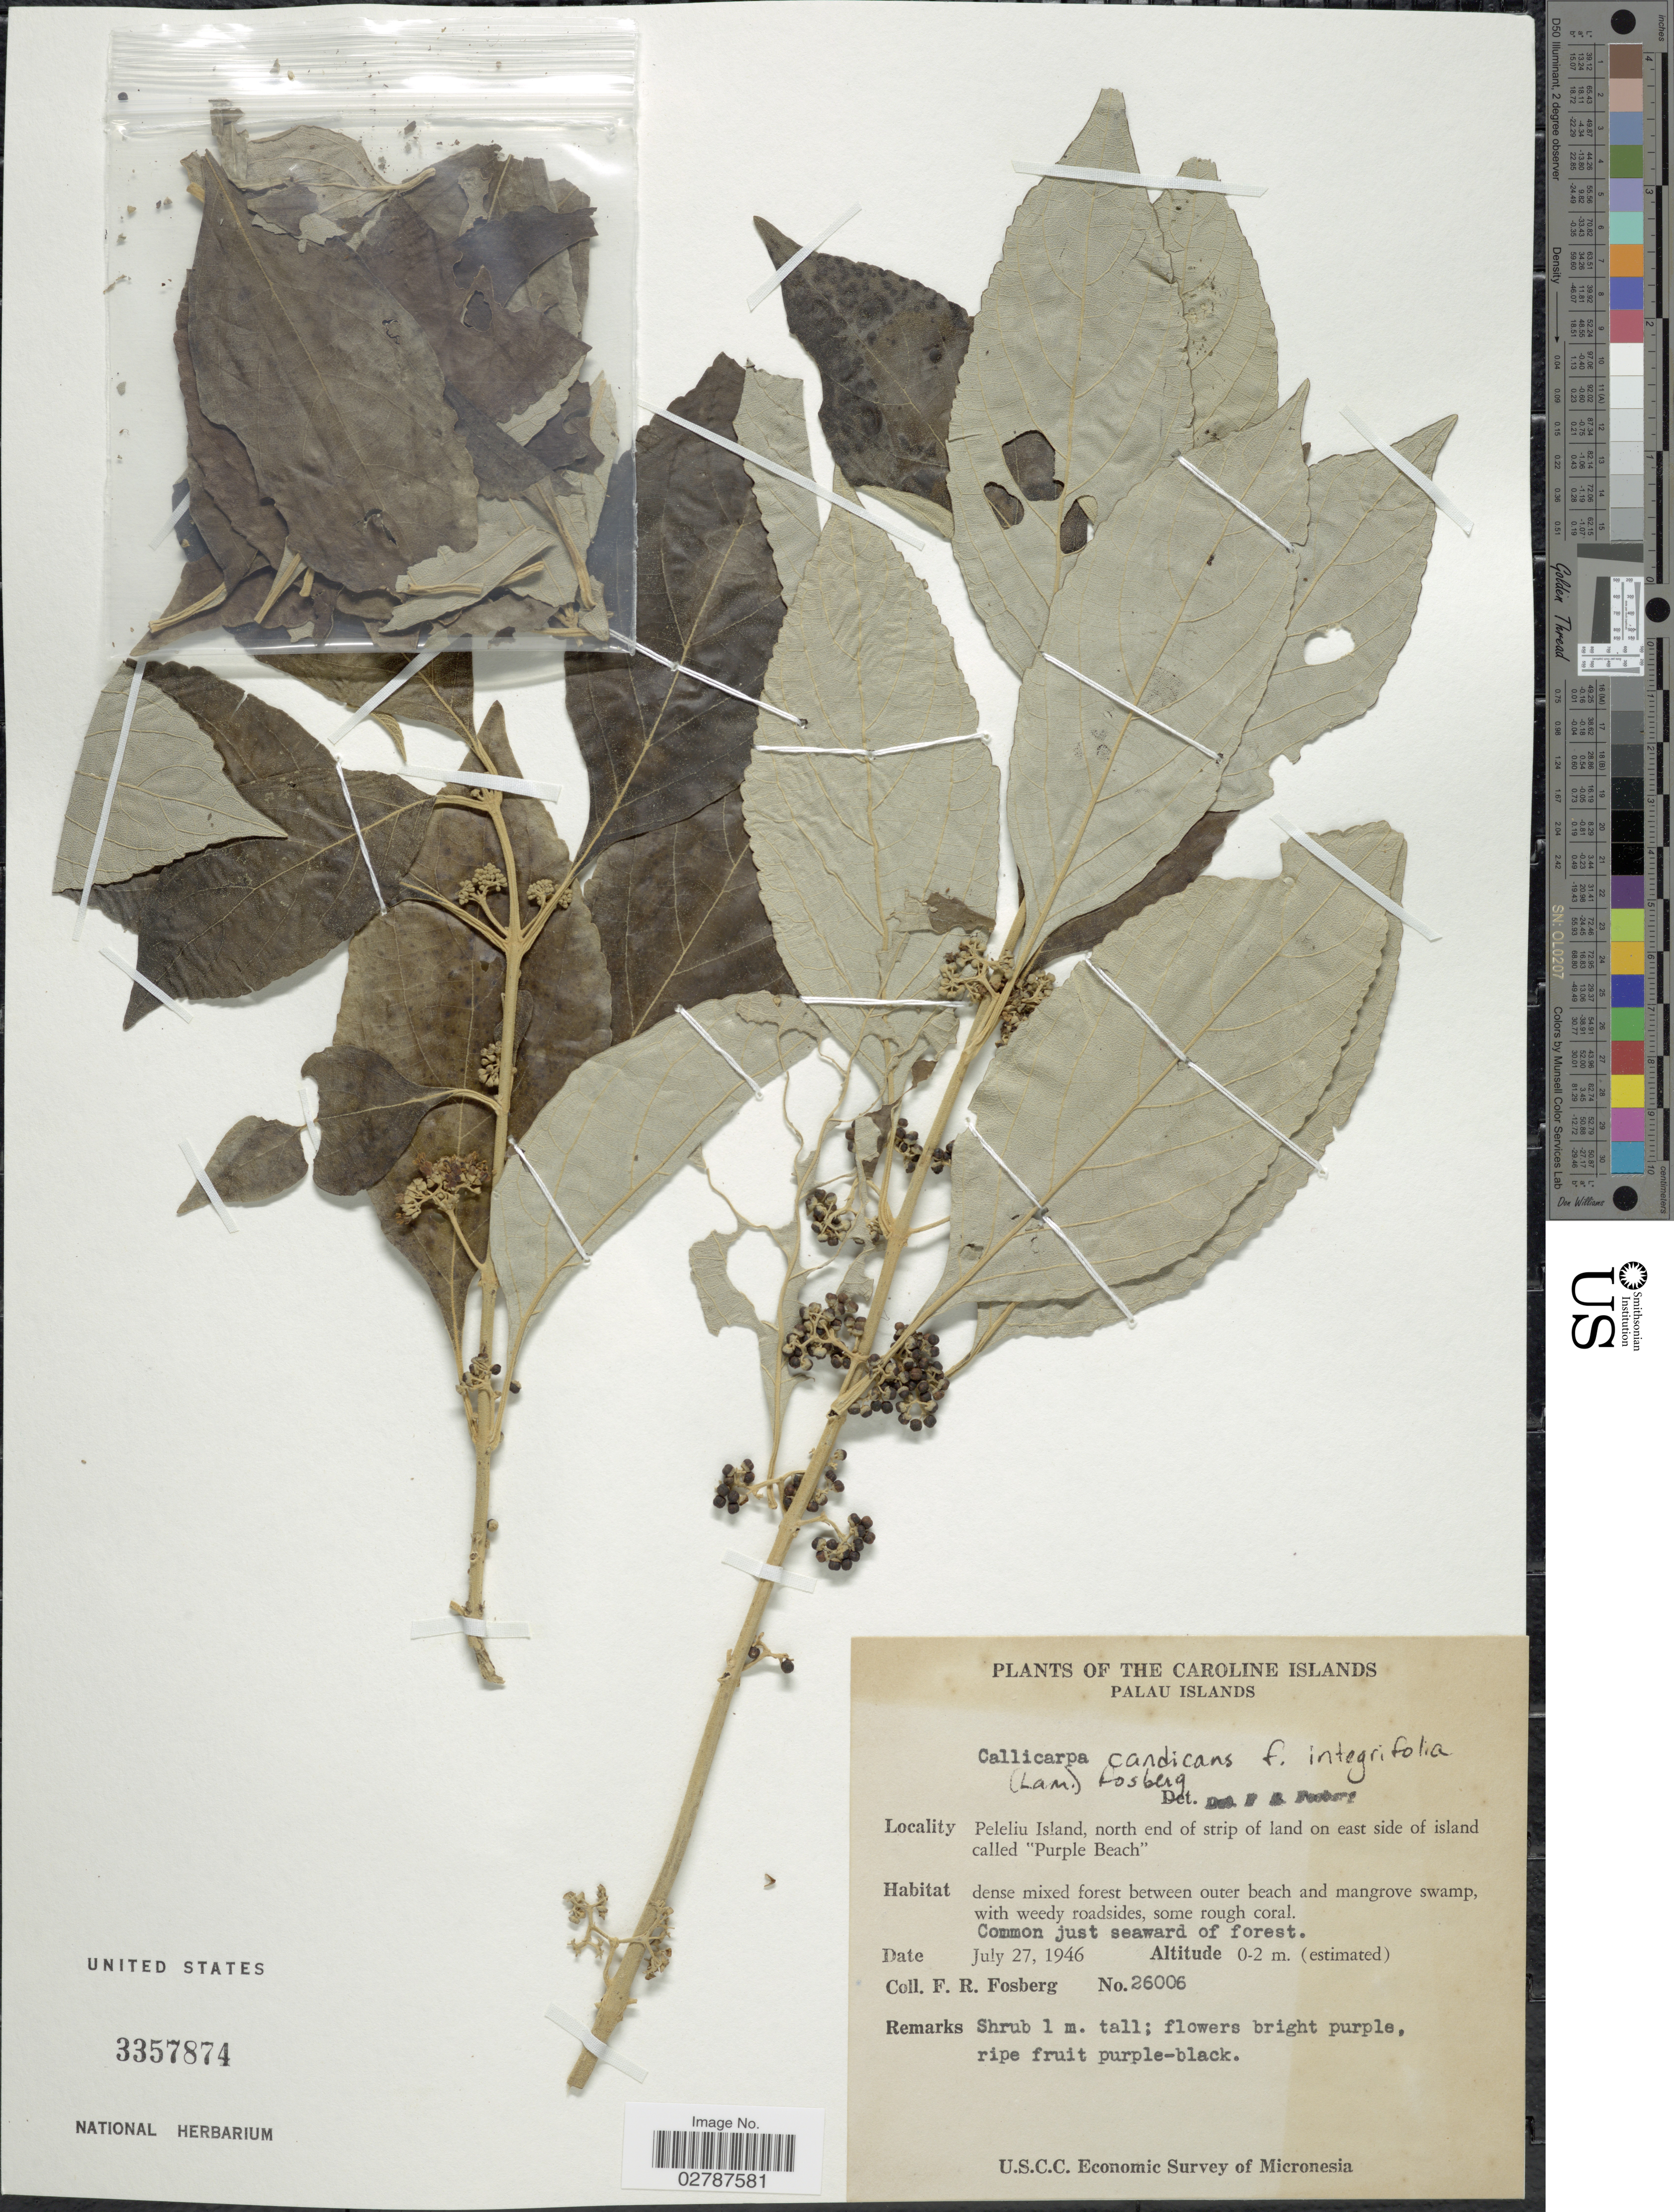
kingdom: Plantae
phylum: Tracheophyta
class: Magnoliopsida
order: Lamiales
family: Lamiaceae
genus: Callicarpa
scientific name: Callicarpa candicans var. integrifolia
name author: (Lam.) Fosberg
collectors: F. R. Fosberg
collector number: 26006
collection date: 1946-07-27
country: Palau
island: Beliliou [Peleliu]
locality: Palau Islands. Peleliu Island, north end of strip of land on east side of island called "Purple Beach".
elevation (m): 0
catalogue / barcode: US 3357874